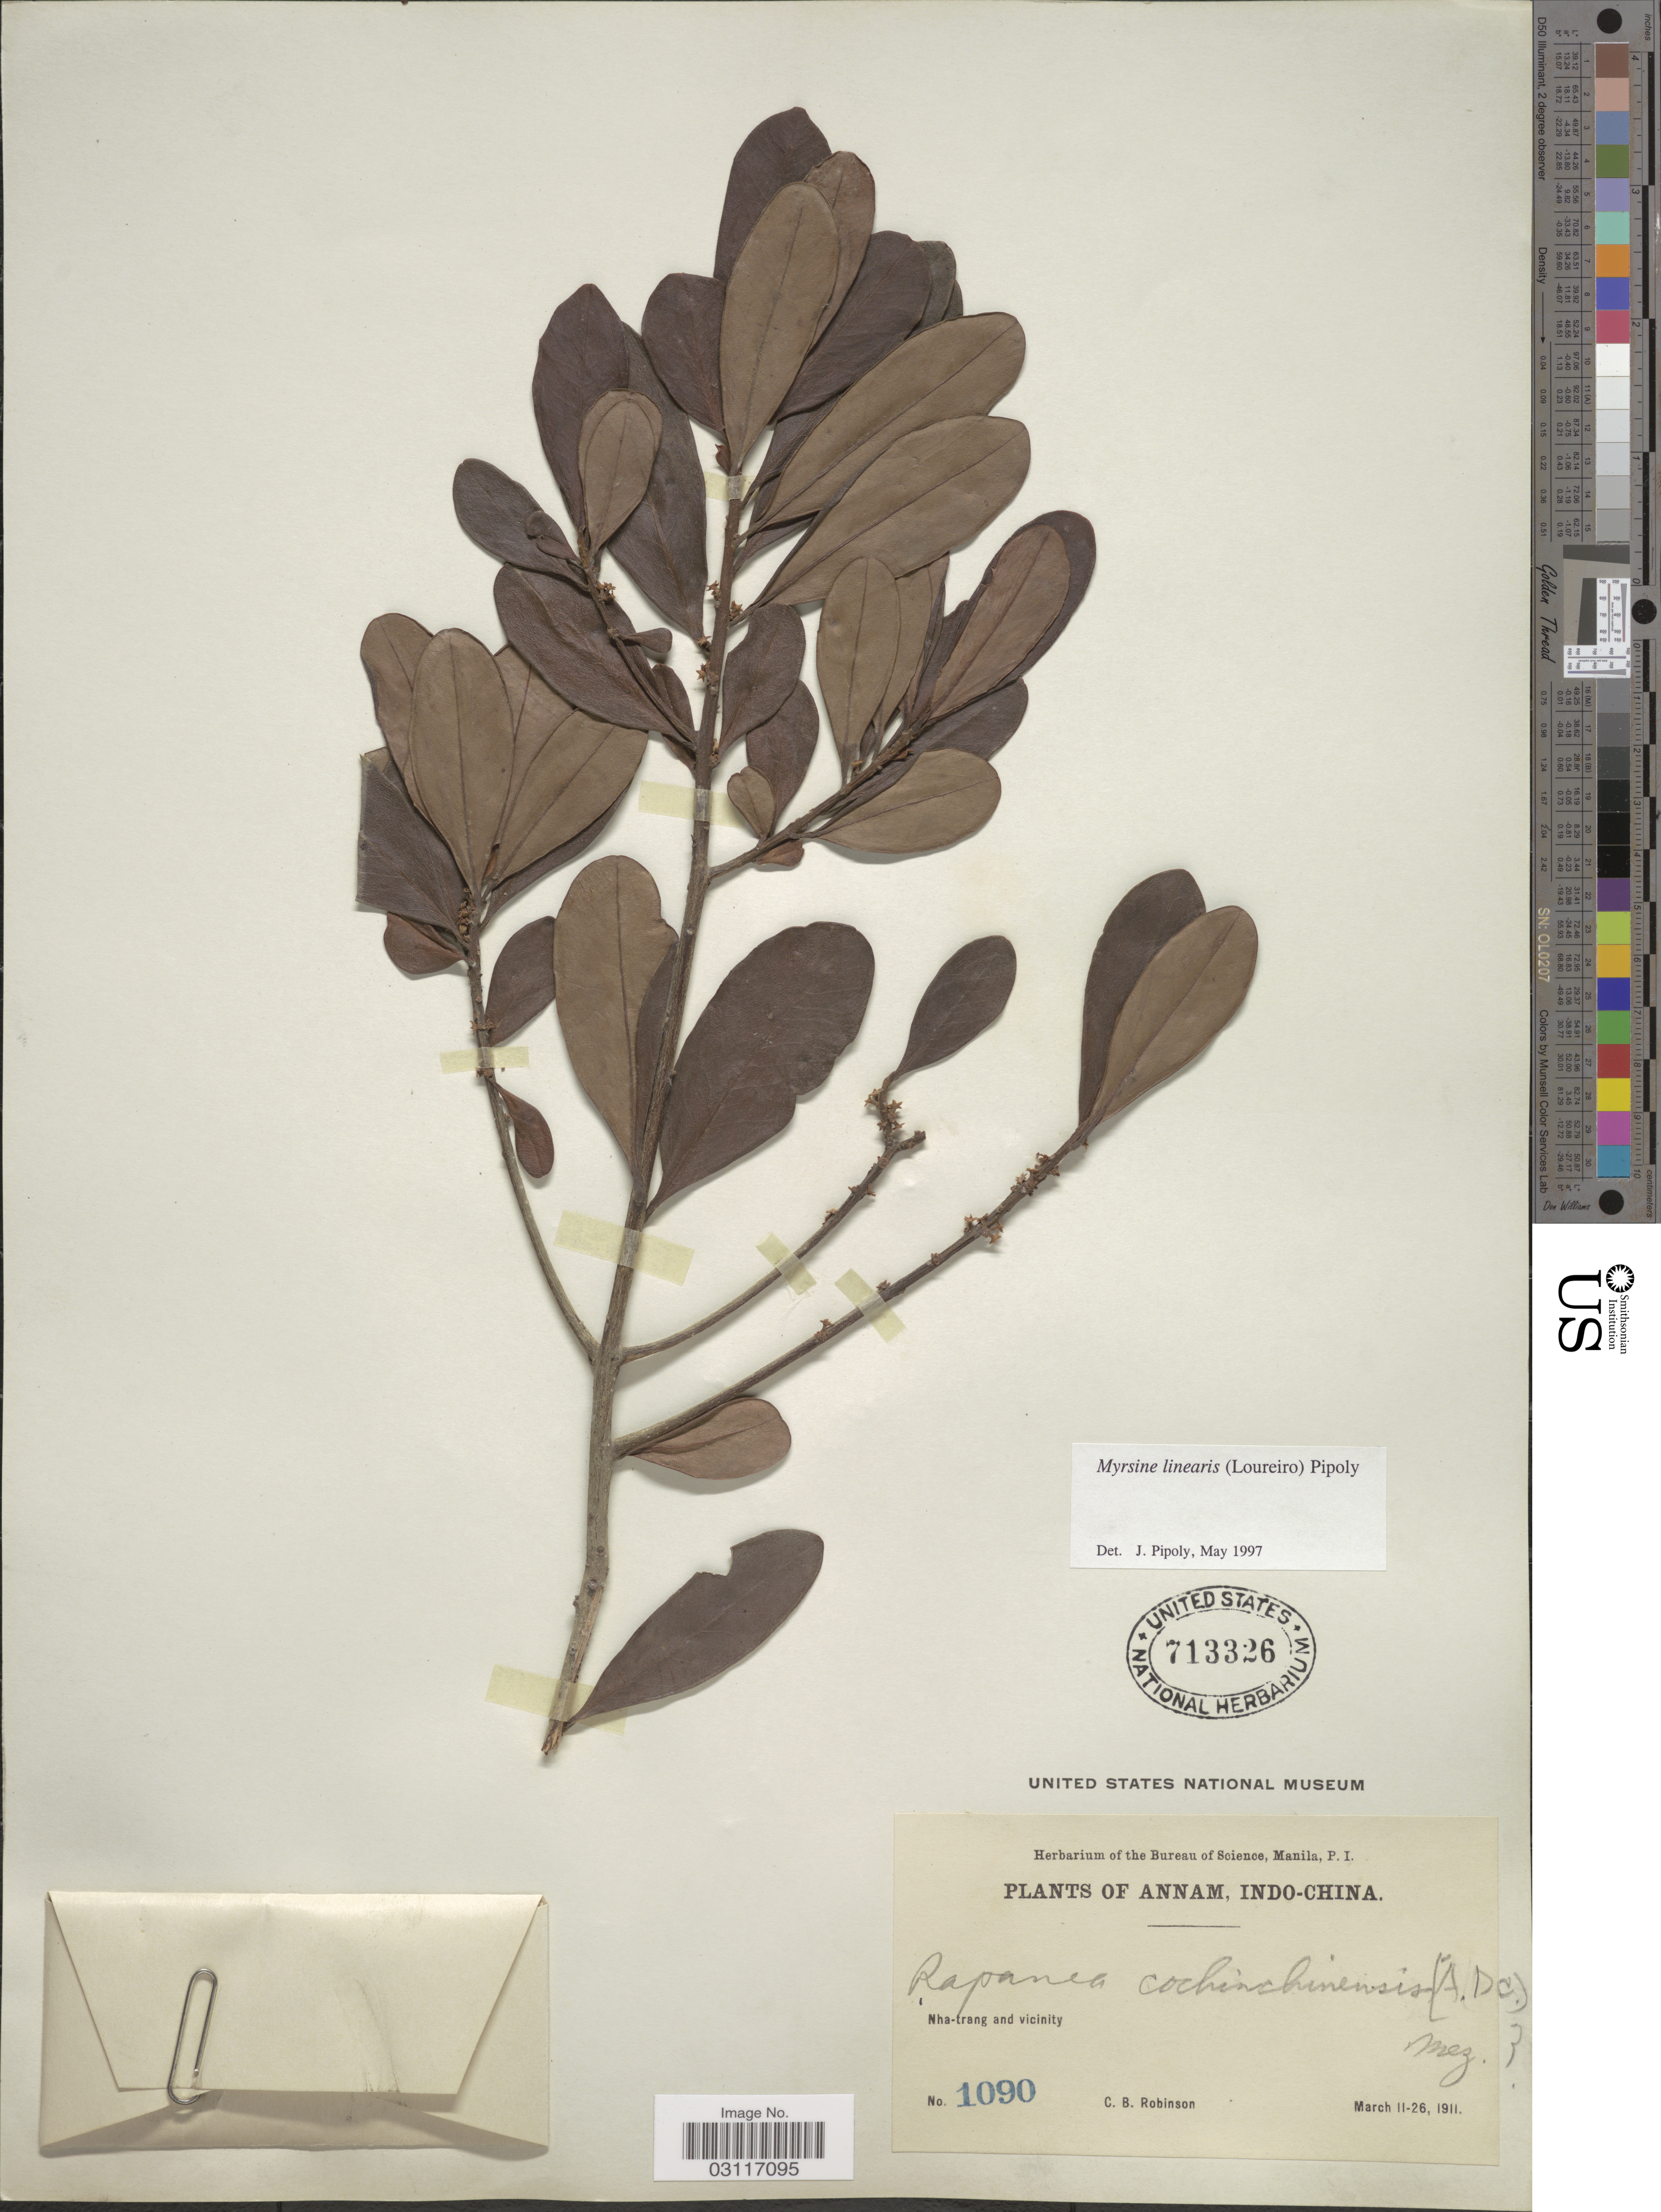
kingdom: Plantae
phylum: Tracheophyta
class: Magnoliopsida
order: Ericales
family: Primulaceae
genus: Myrsine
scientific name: Myrsine linearis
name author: (Lour.) Poir.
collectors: C. Robinson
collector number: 1090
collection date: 1911-03-11/1911-03-26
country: Vietnam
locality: Annam, Indo-China. Nha-trang and vicinity.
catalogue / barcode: US 713326